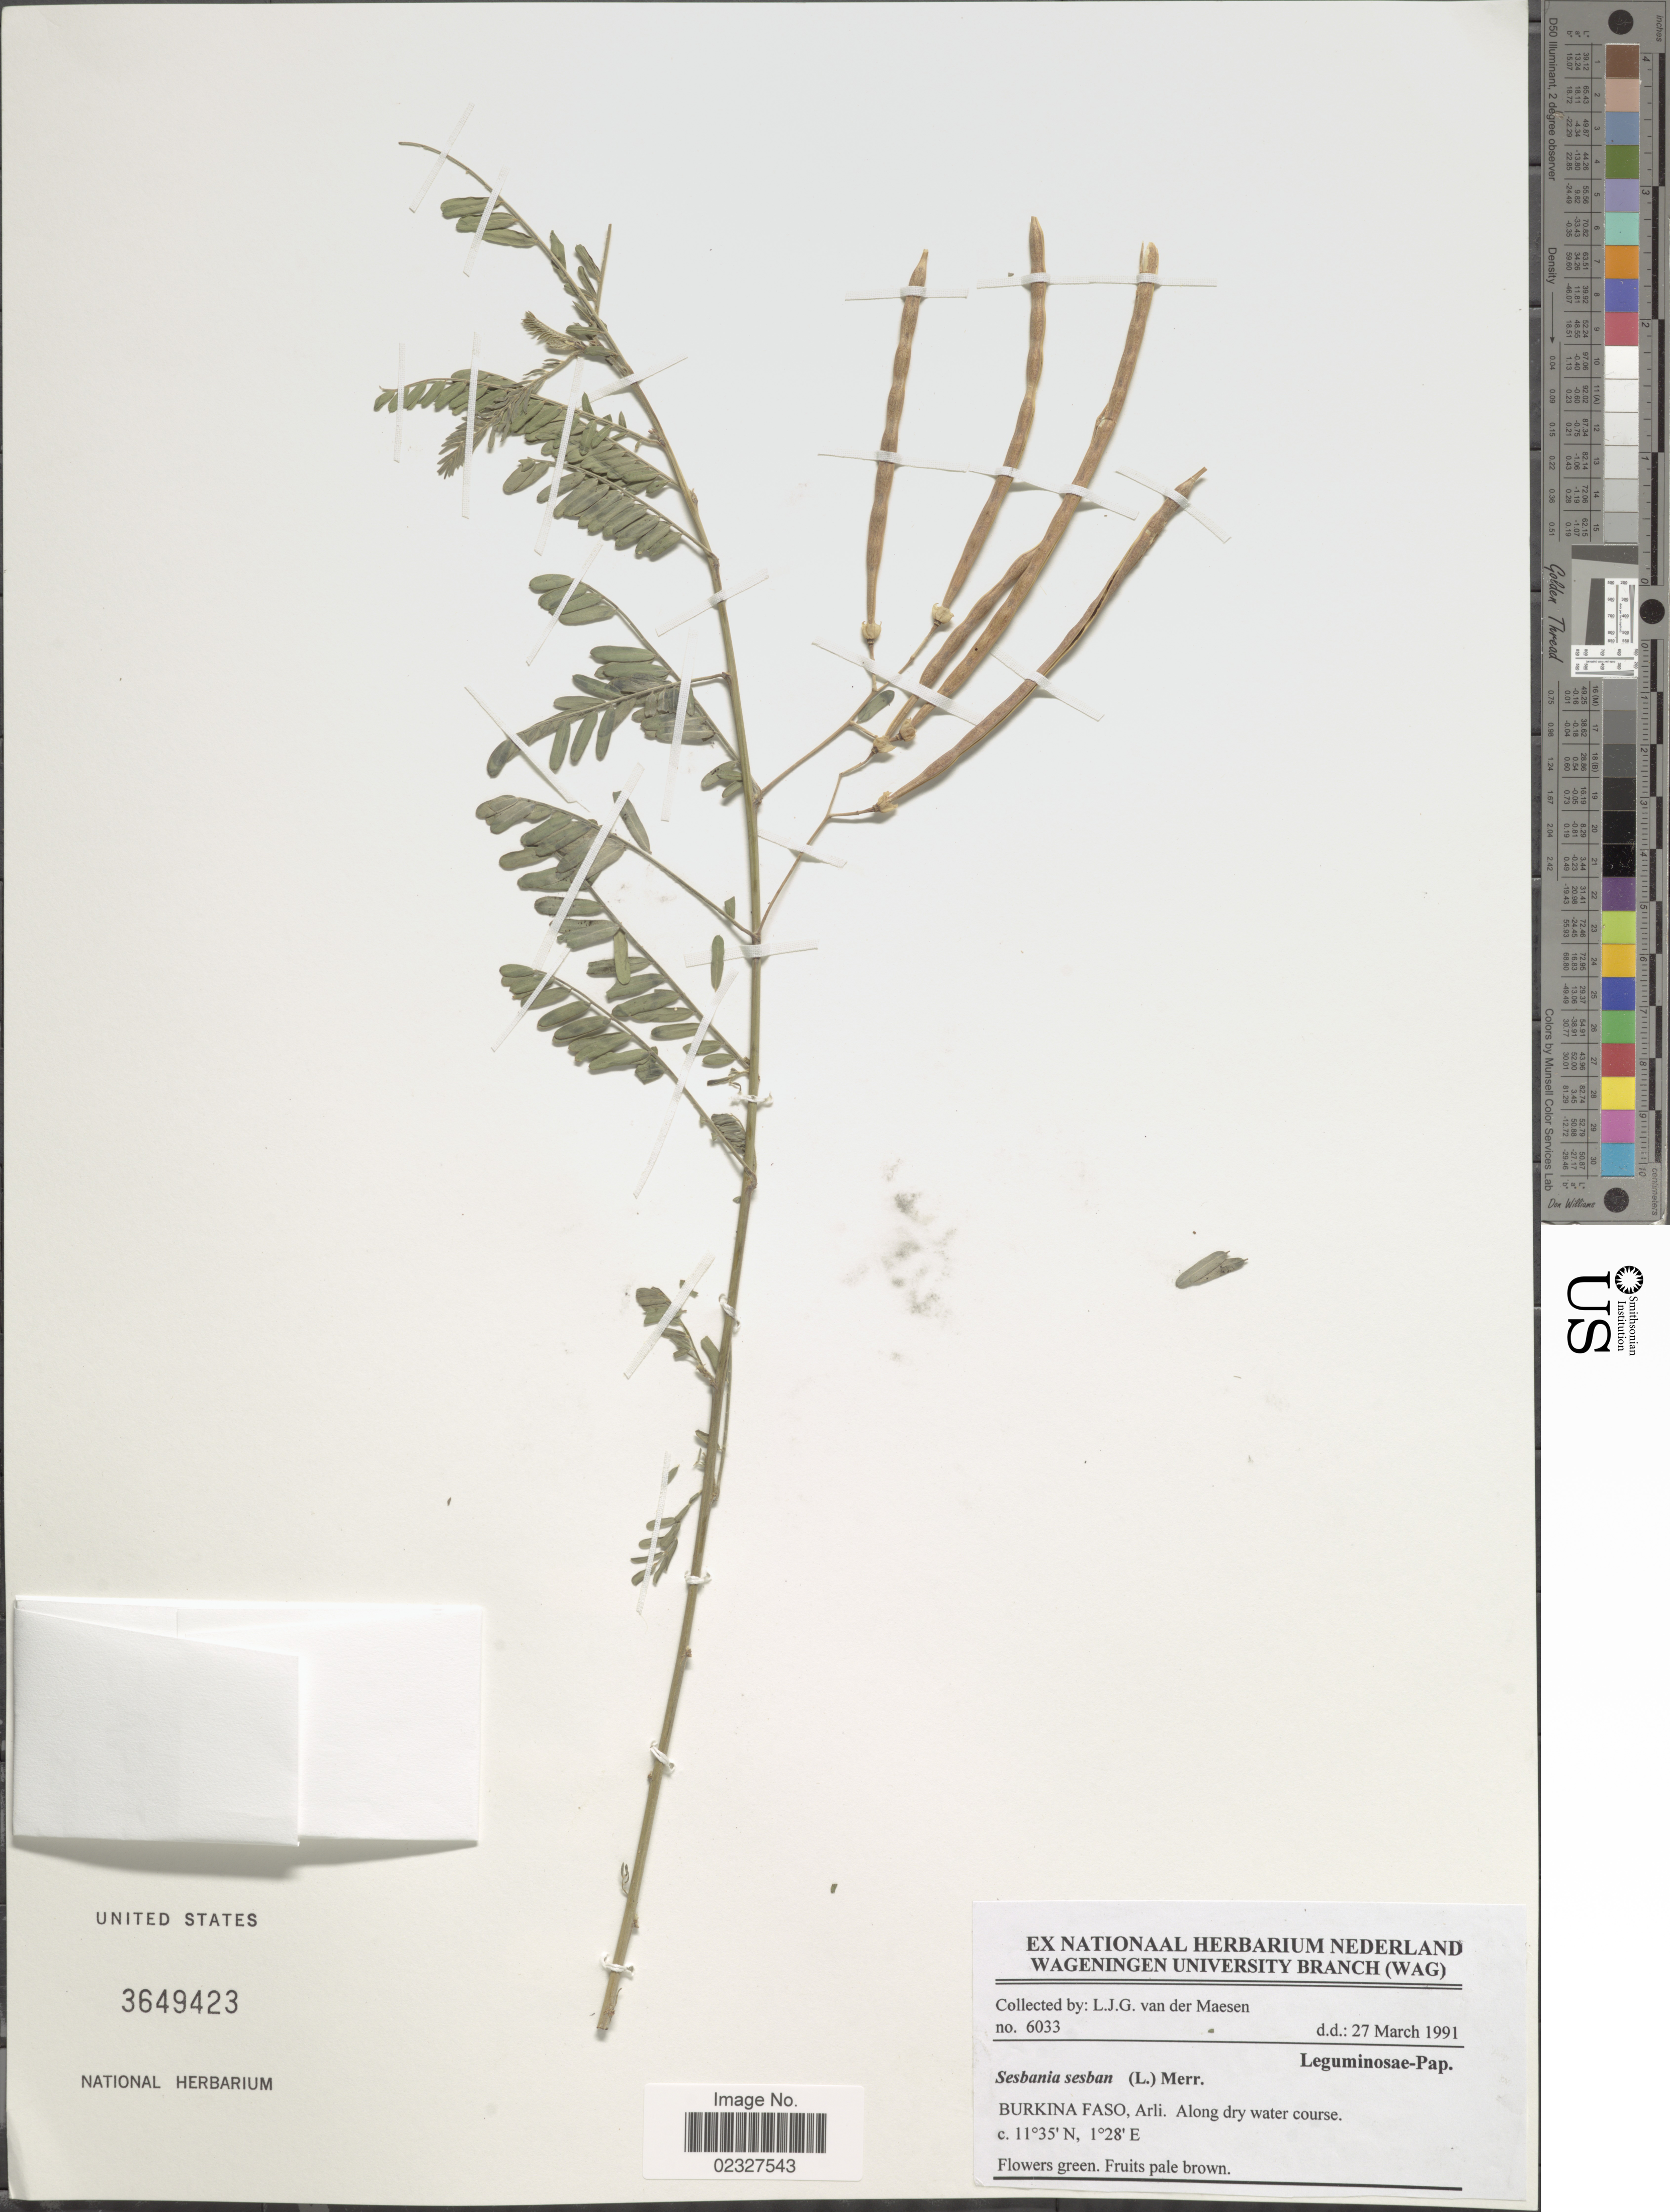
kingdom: Plantae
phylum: Tracheophyta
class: Magnoliopsida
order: Fabales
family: Fabaceae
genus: Sesbania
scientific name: Sesbania sesban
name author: (L.) Merr.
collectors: L. van der Maesen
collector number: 6033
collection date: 1991-03-27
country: Burkina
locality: Burkina Faso, Arli, along dry water course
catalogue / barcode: US 3649423